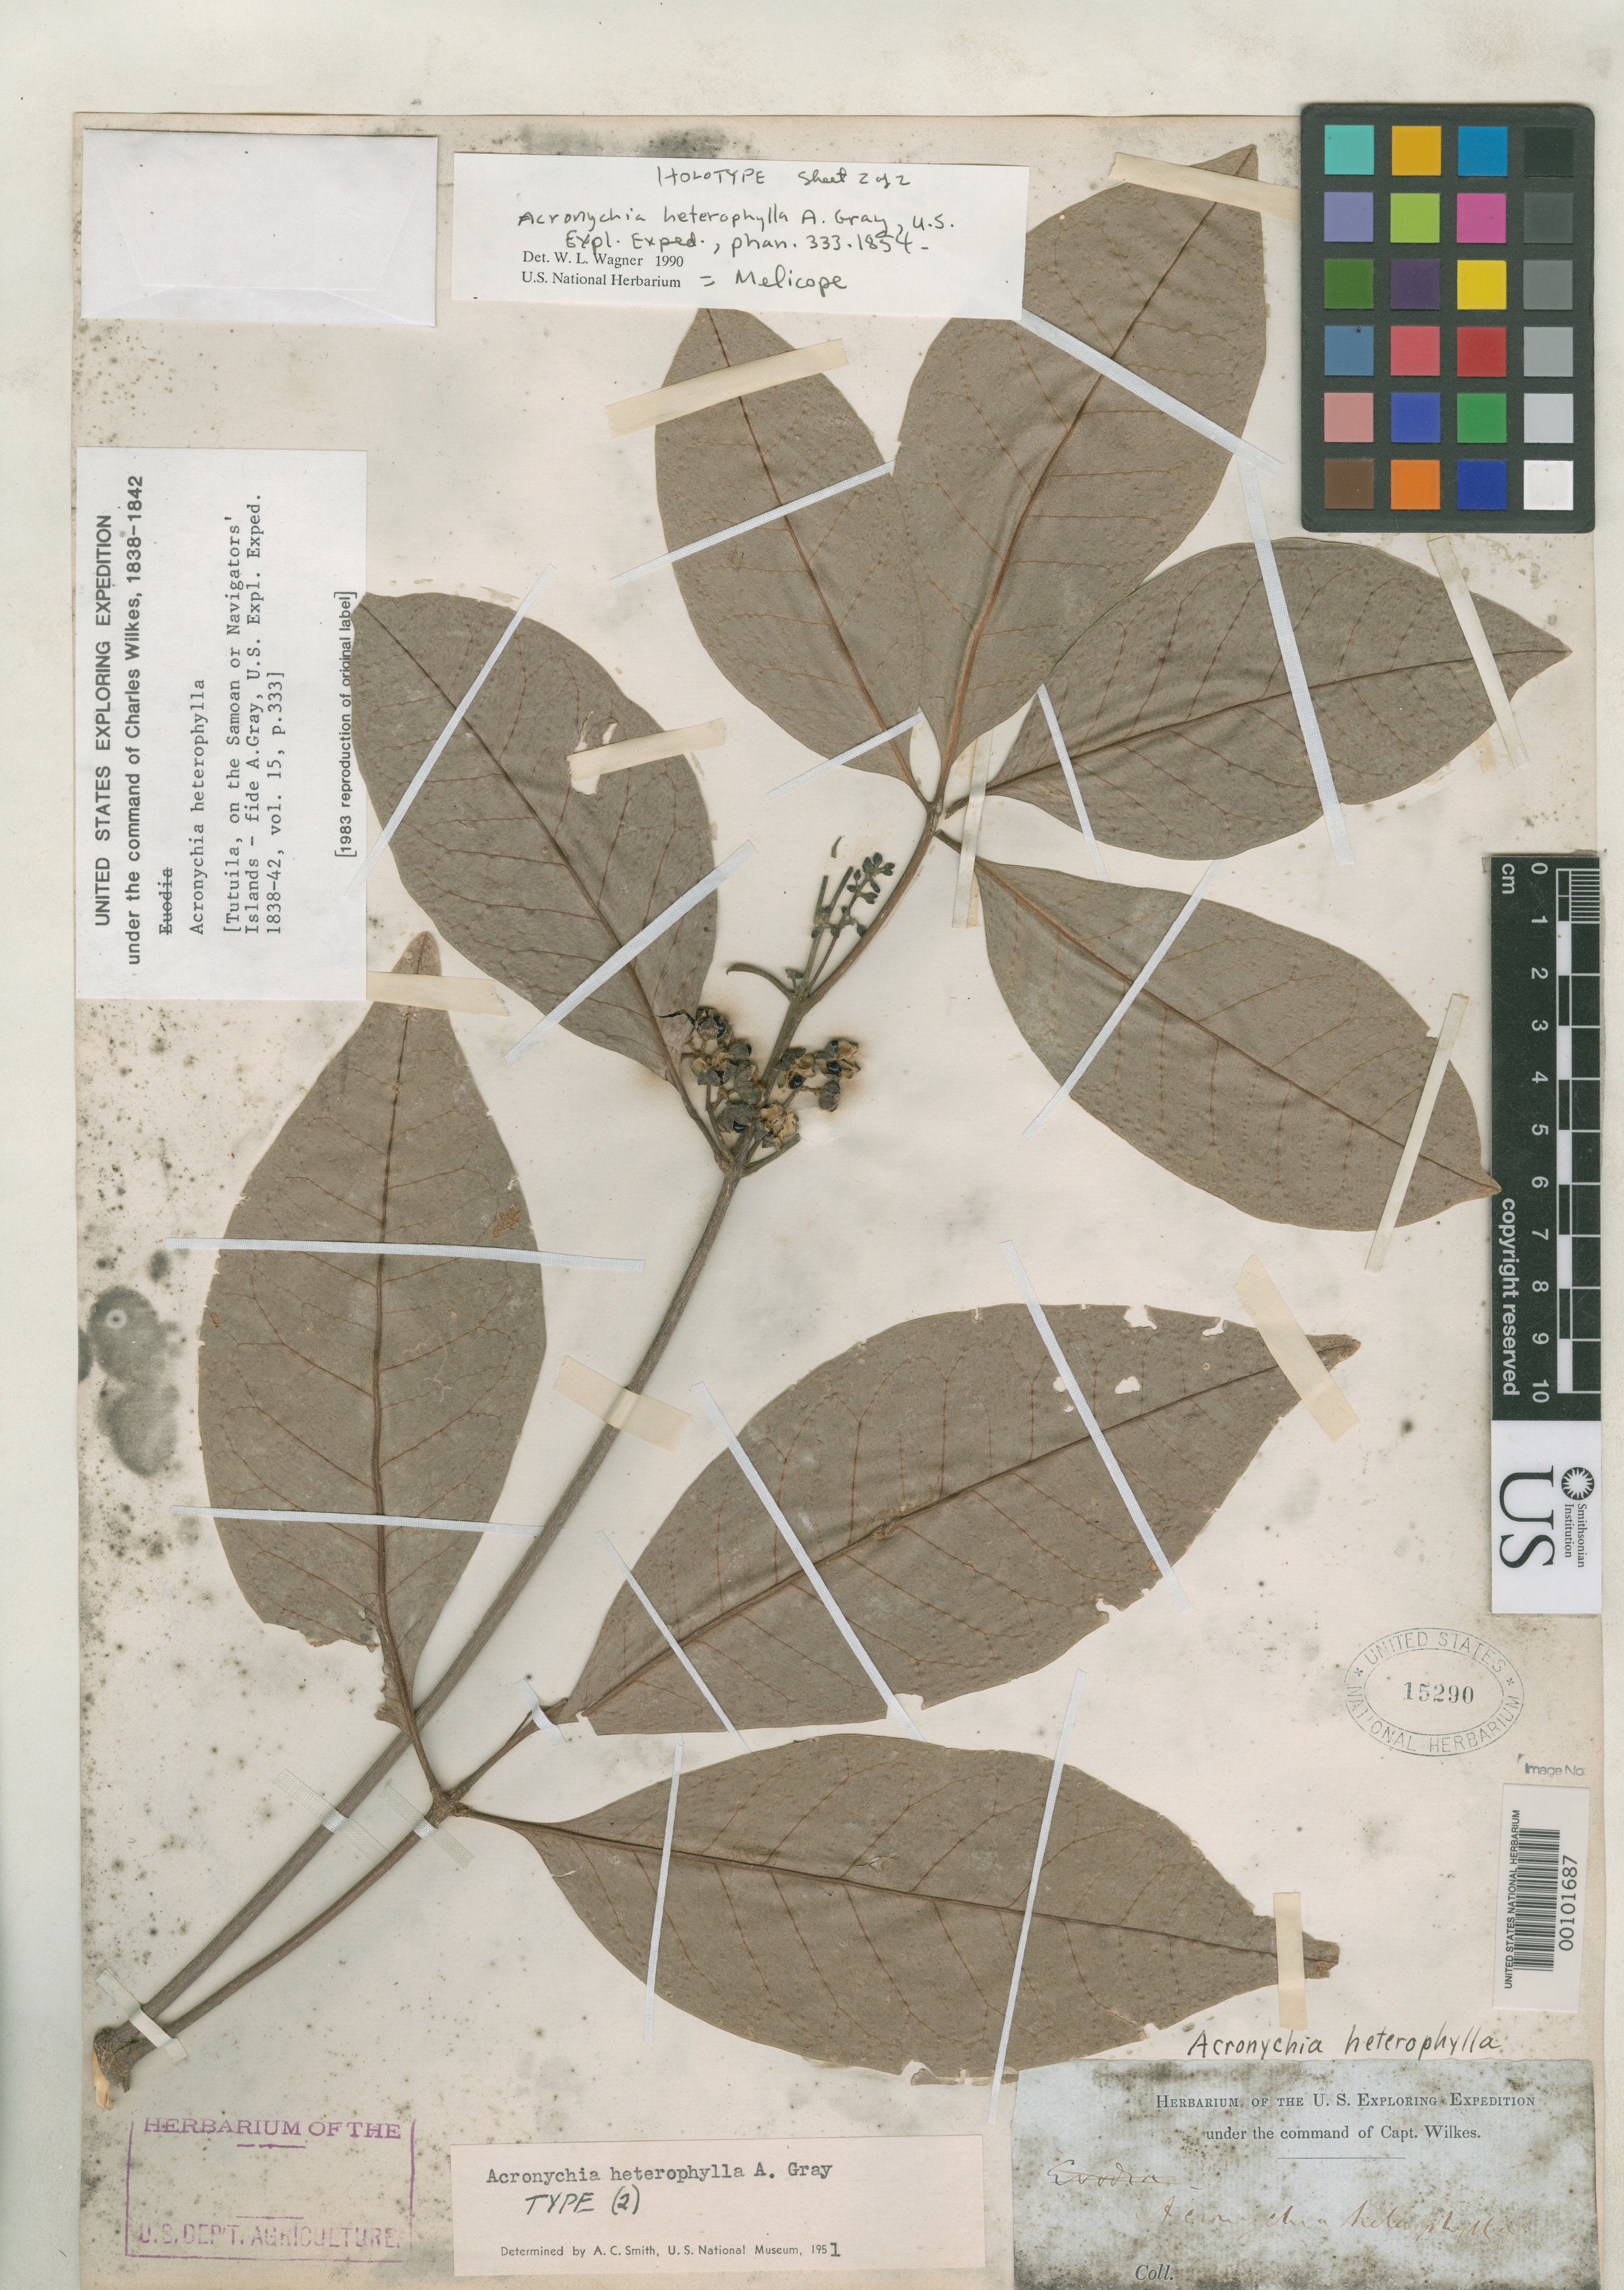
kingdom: Plantae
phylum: Tracheophyta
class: Magnoliopsida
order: Sapindales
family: Rutaceae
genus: Acronychia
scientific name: Acronychia heterophylla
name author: A. Gray in Wilkes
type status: Holotype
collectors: Wilkes Explor. Exped.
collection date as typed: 1838 to -- --- 1842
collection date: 1838/1842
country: American Samoa / Samoa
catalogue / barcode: US 15290